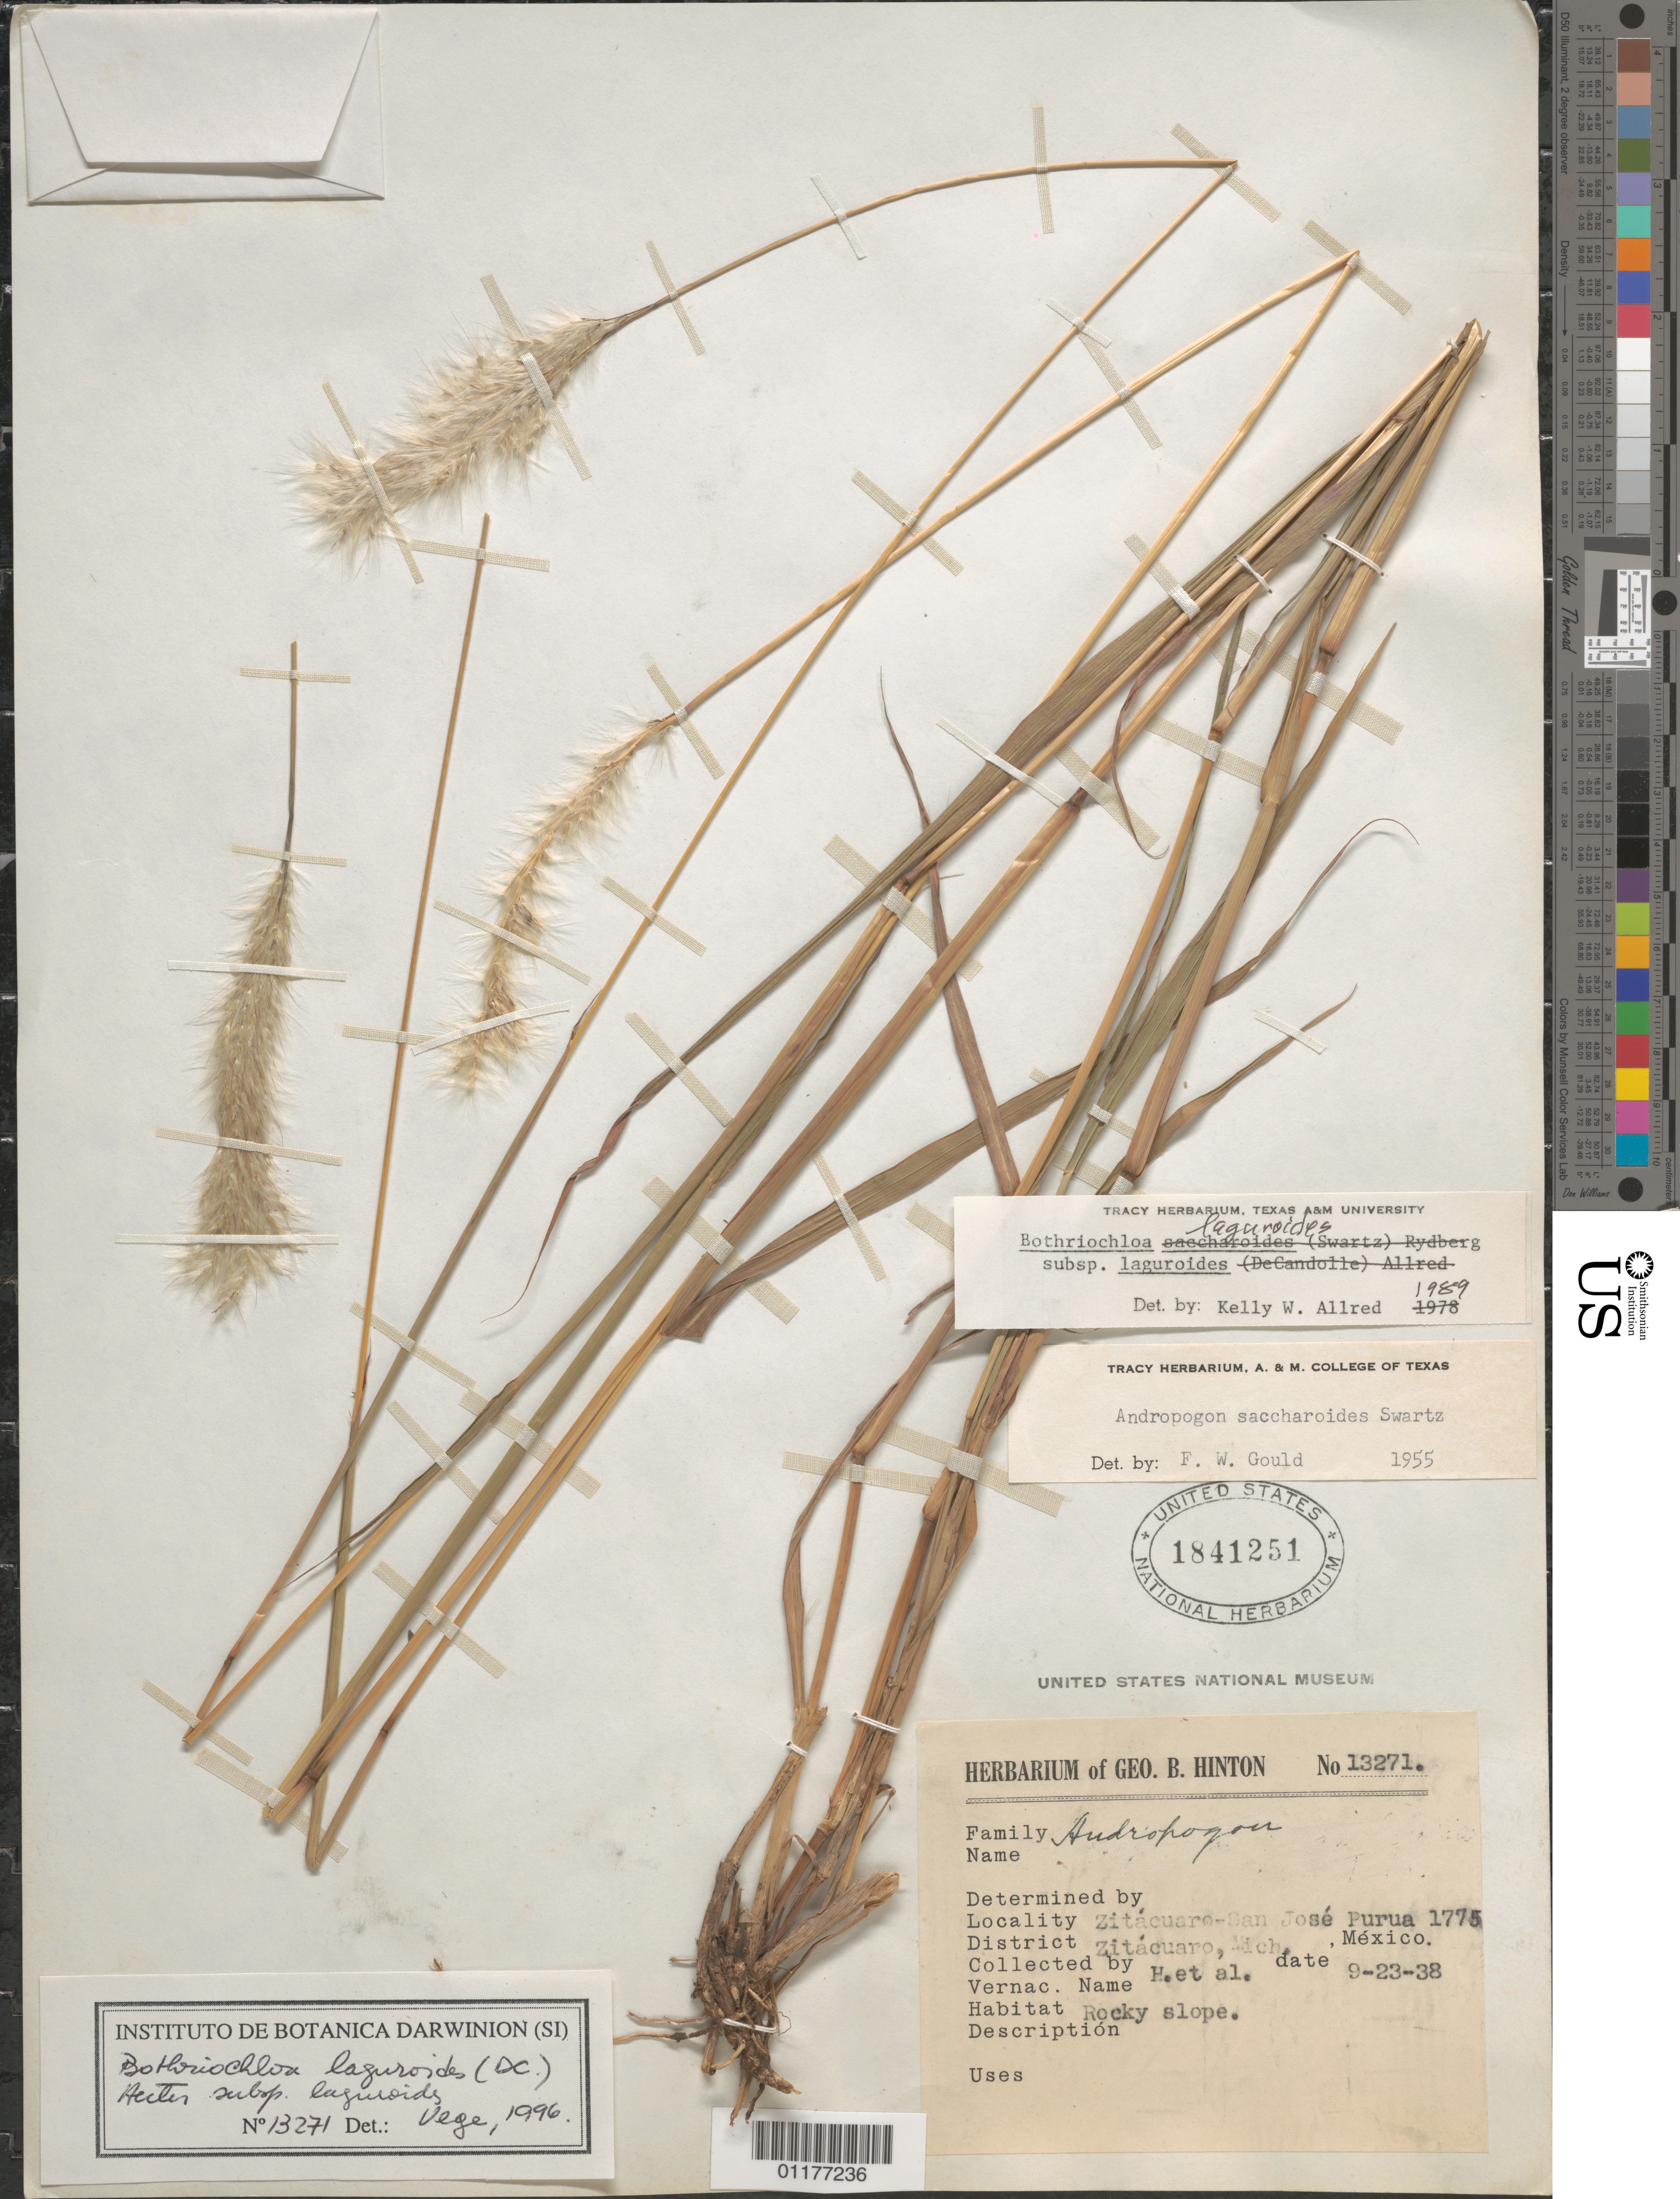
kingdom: Plantae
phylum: Tracheophyta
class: Liliopsida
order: Poales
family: Poaceae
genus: Bothriochloa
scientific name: Bothriochloa laguroides subsp. laguroides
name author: (DC.) Herter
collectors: G. B. Hinton et al.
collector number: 13271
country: Mexico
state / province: Michoacán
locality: Zitacuaro, San Jose Purua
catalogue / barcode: US 1841251